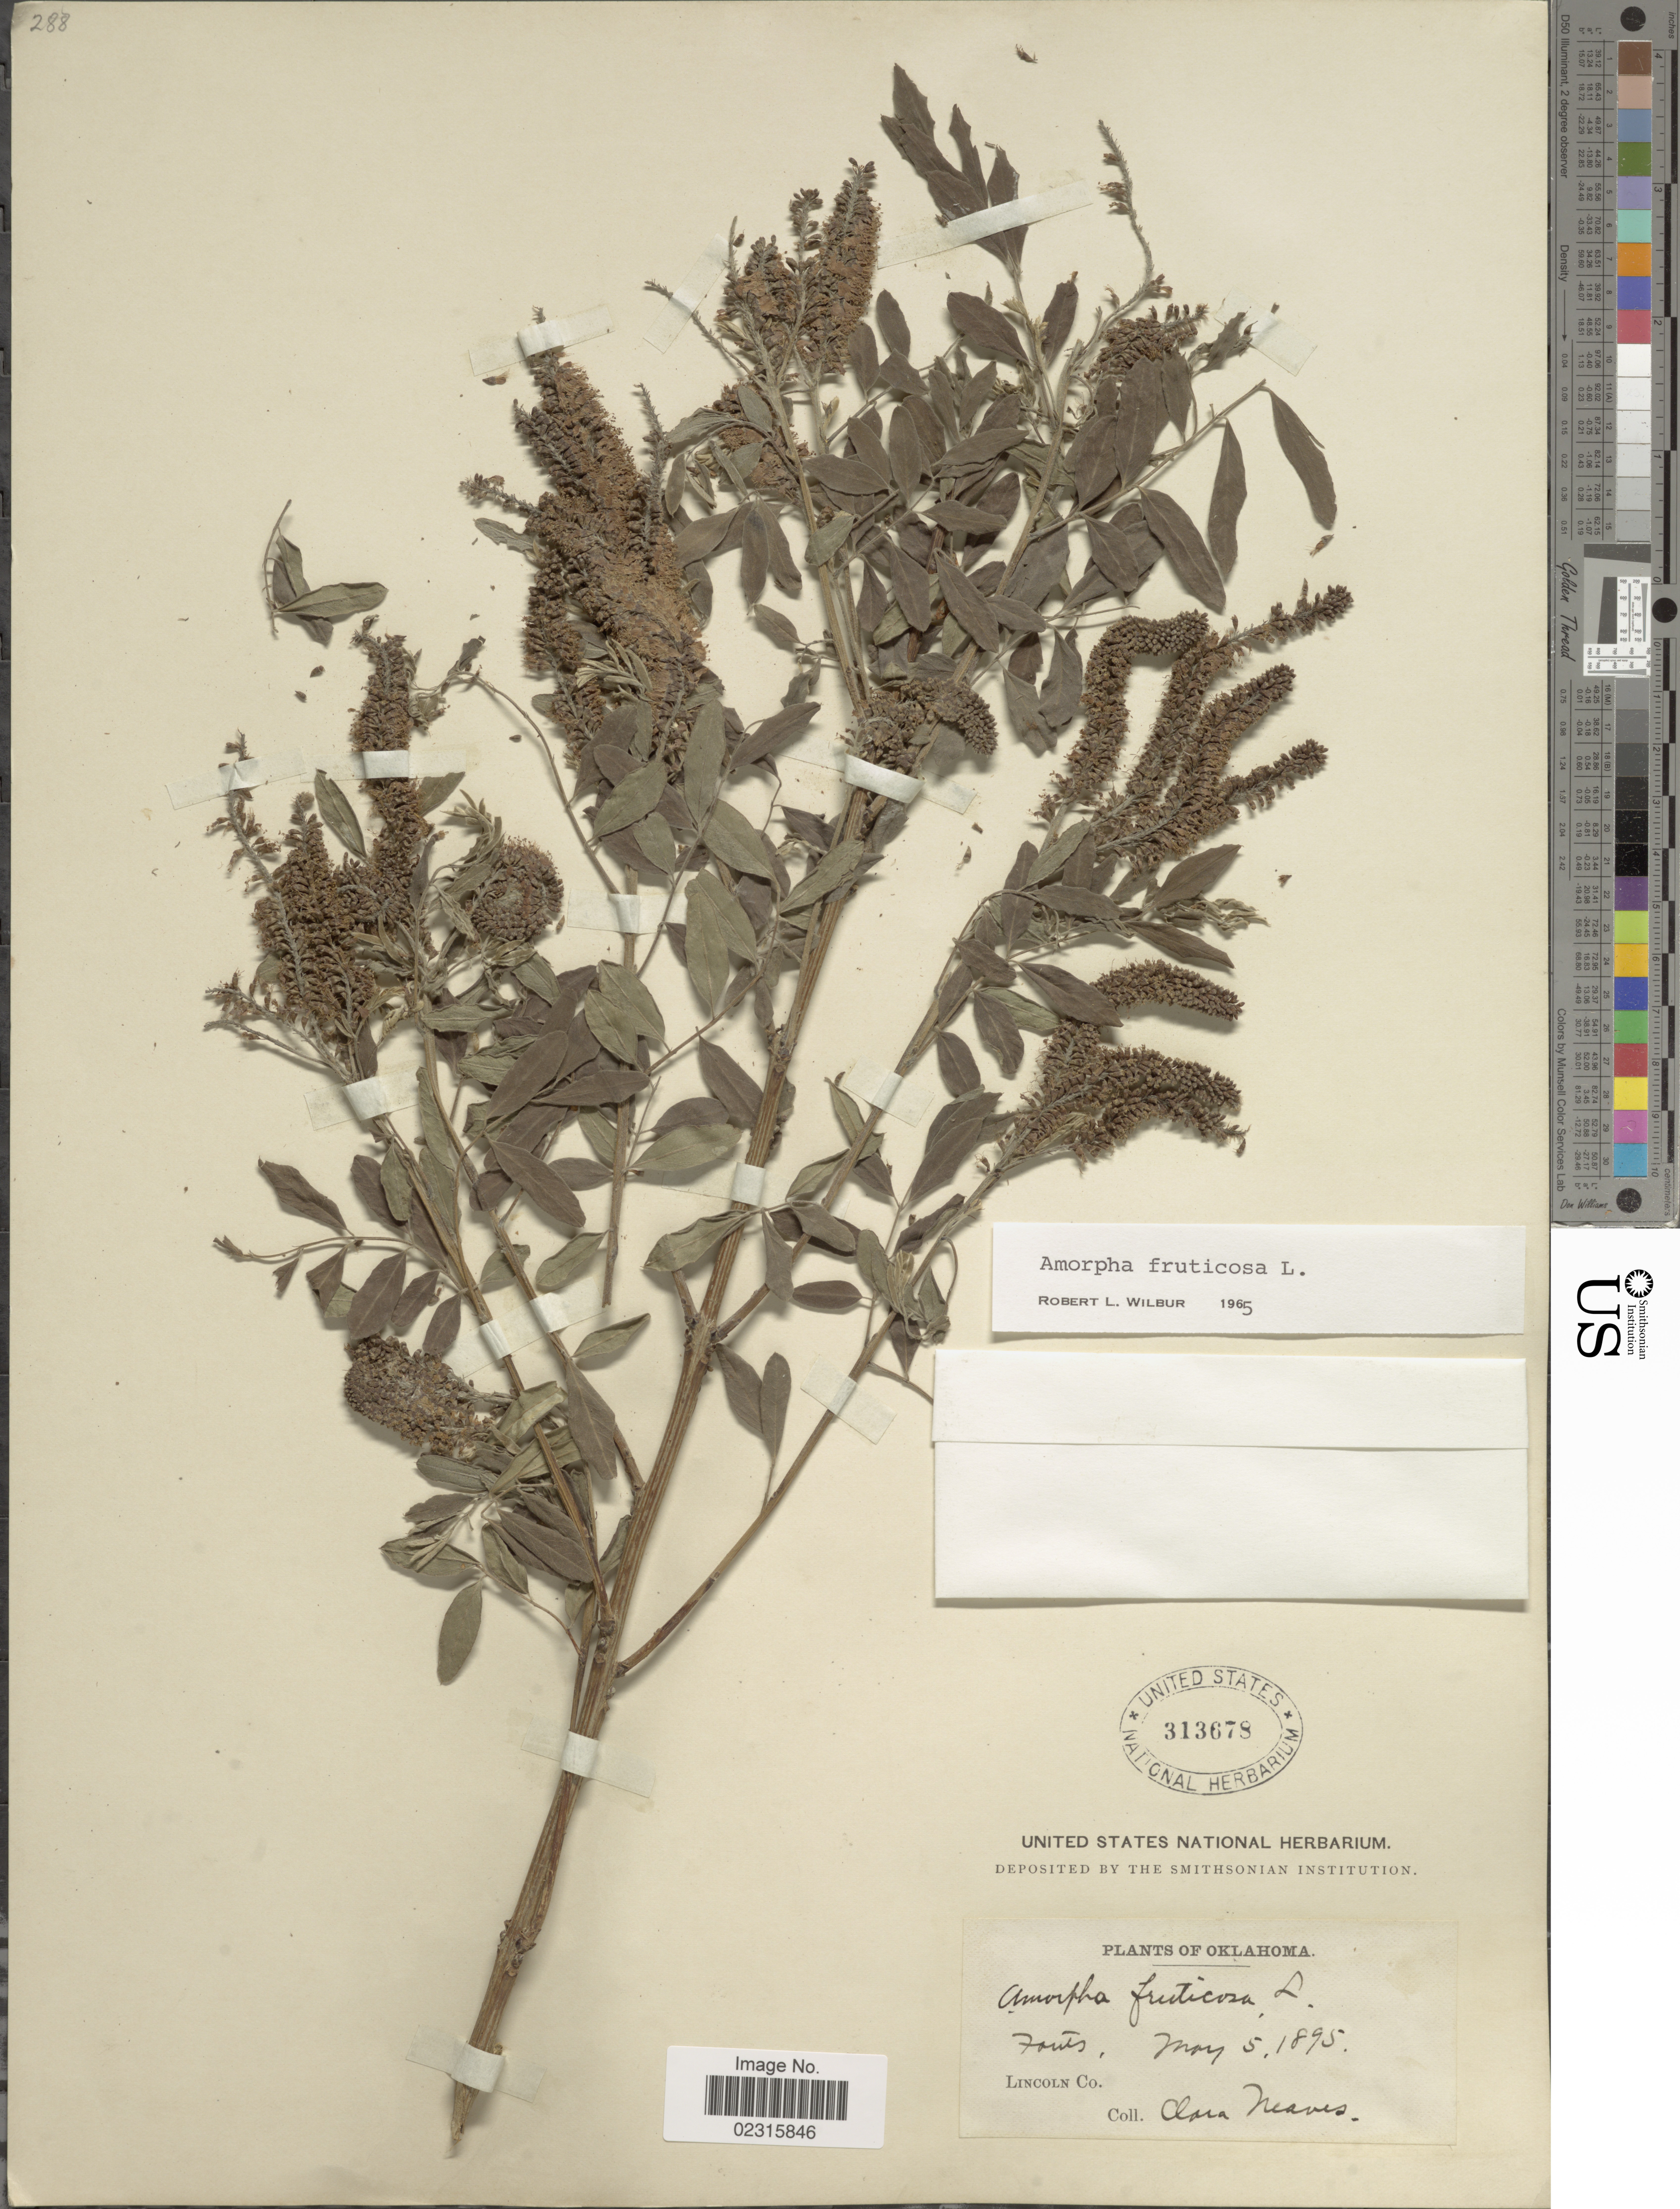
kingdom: Plantae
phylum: Tracheophyta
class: Magnoliopsida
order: Fabales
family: Fabaceae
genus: Amorpha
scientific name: Amorpha fruticosa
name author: L.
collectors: C. Neaves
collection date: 1895-05-05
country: United States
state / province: Oklahoma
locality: Fouts [interpreted], Lincoln Co.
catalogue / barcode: US 313678